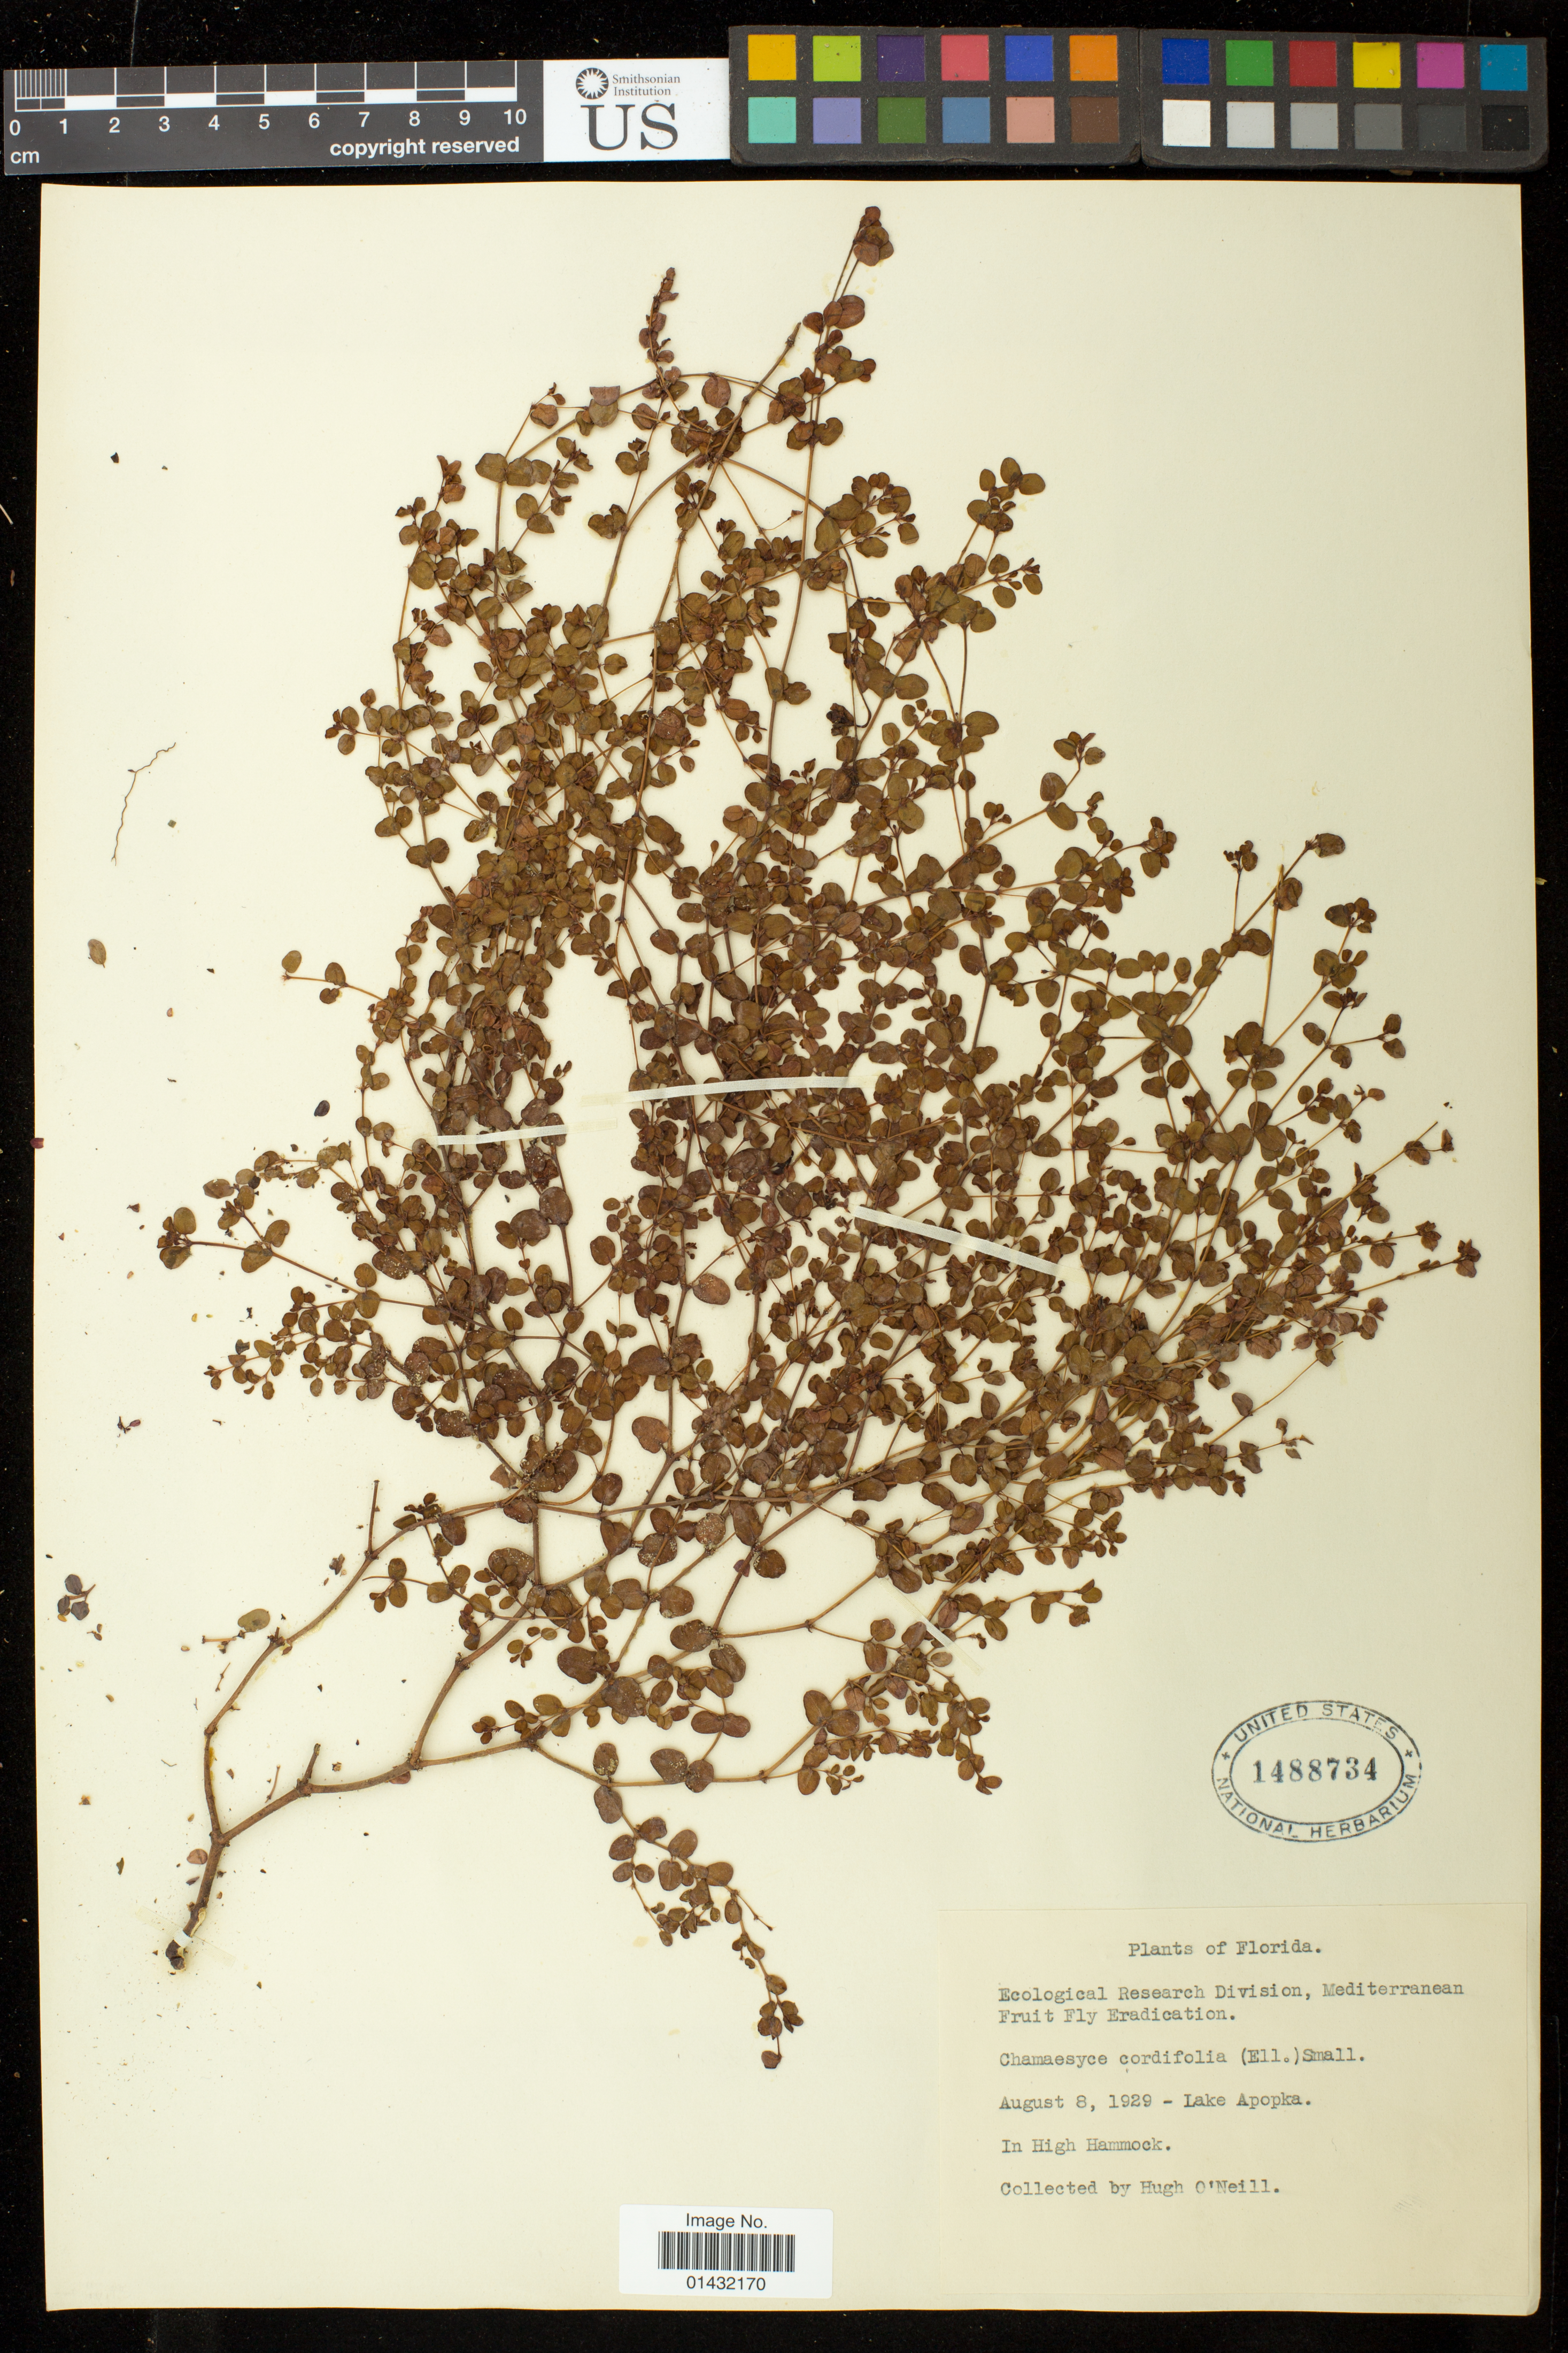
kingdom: Plantae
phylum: Tracheophyta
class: Magnoliopsida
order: Malpighiales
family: Euphorbiaceae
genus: Euphorbia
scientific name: Euphorbia cordifolia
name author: C.A. Mey. & Boiss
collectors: H. O'Neill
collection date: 1929-08-08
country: United States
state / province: Florida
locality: Lake Apopka. In High Hammock.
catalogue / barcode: US 1488734